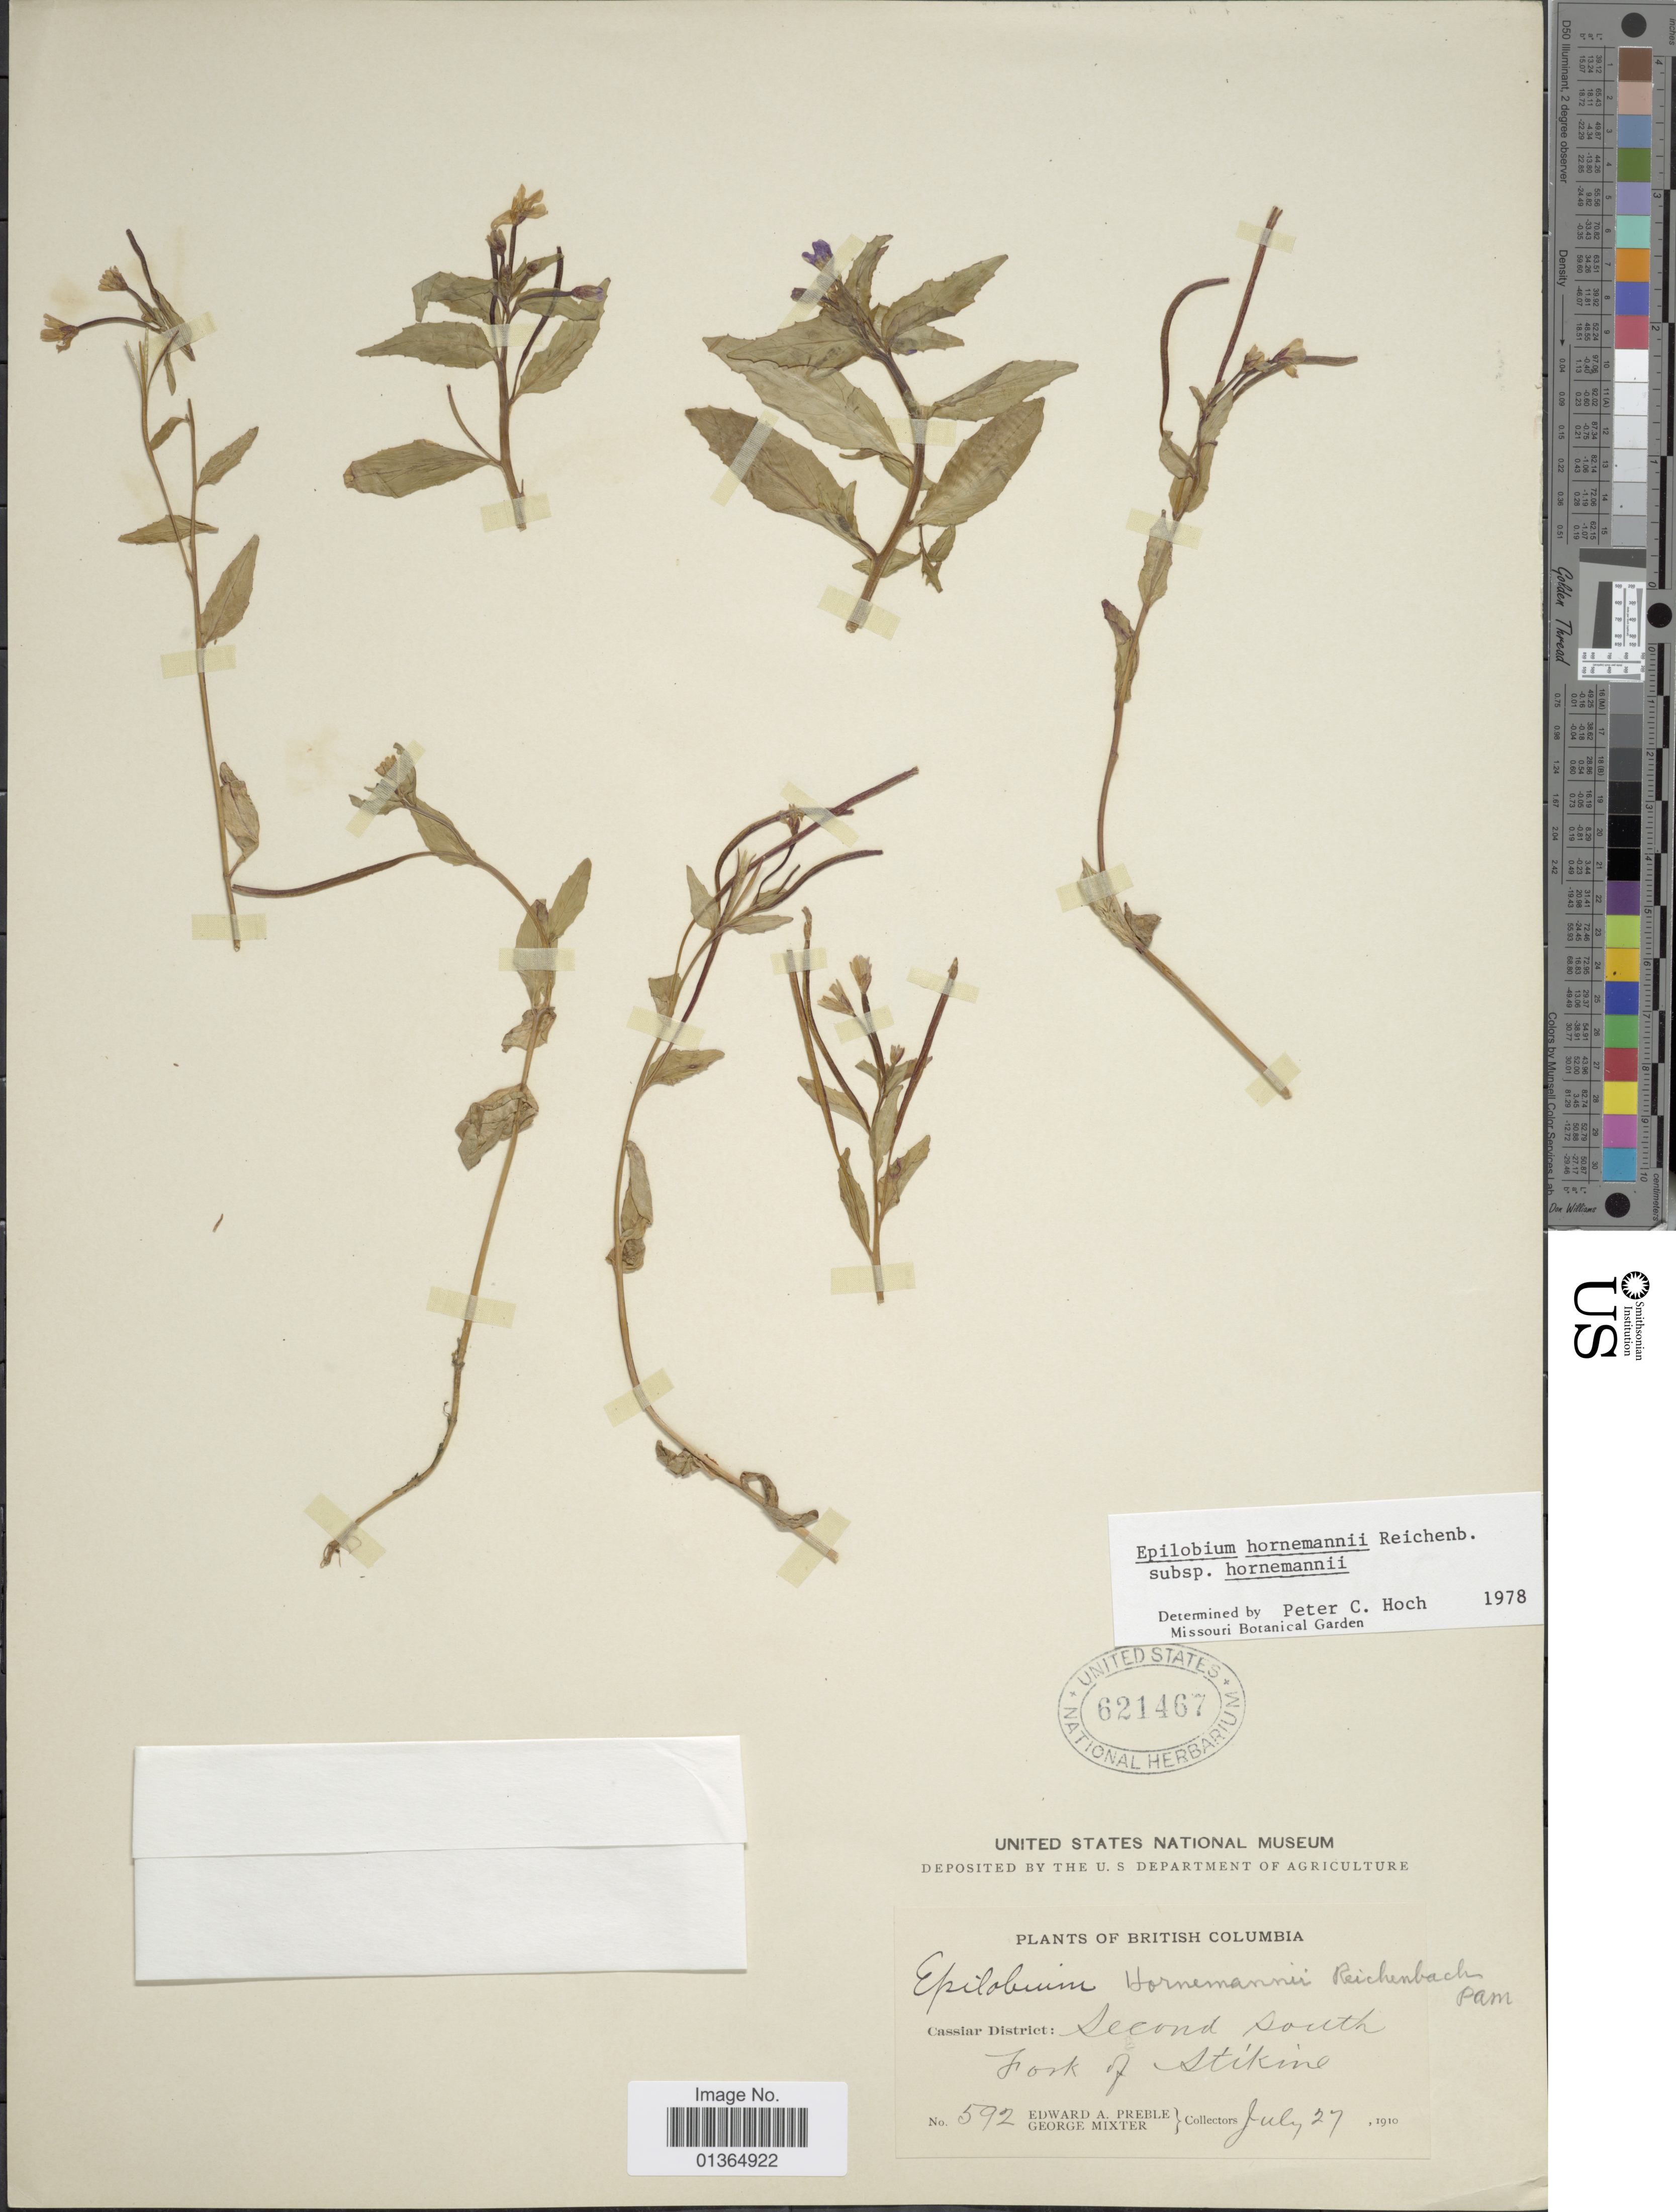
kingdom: Plantae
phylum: Tracheophyta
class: Magnoliopsida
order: Myrtales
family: Onagraceae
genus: Epilobium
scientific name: Epilobium hornemannii subsp. hornemannii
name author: Rchb.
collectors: E. Preble & G. Mixter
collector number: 592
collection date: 1910-07-27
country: Canada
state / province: British Columbia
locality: Cassiar District: Second south Fork of Stikine.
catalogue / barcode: US 621467